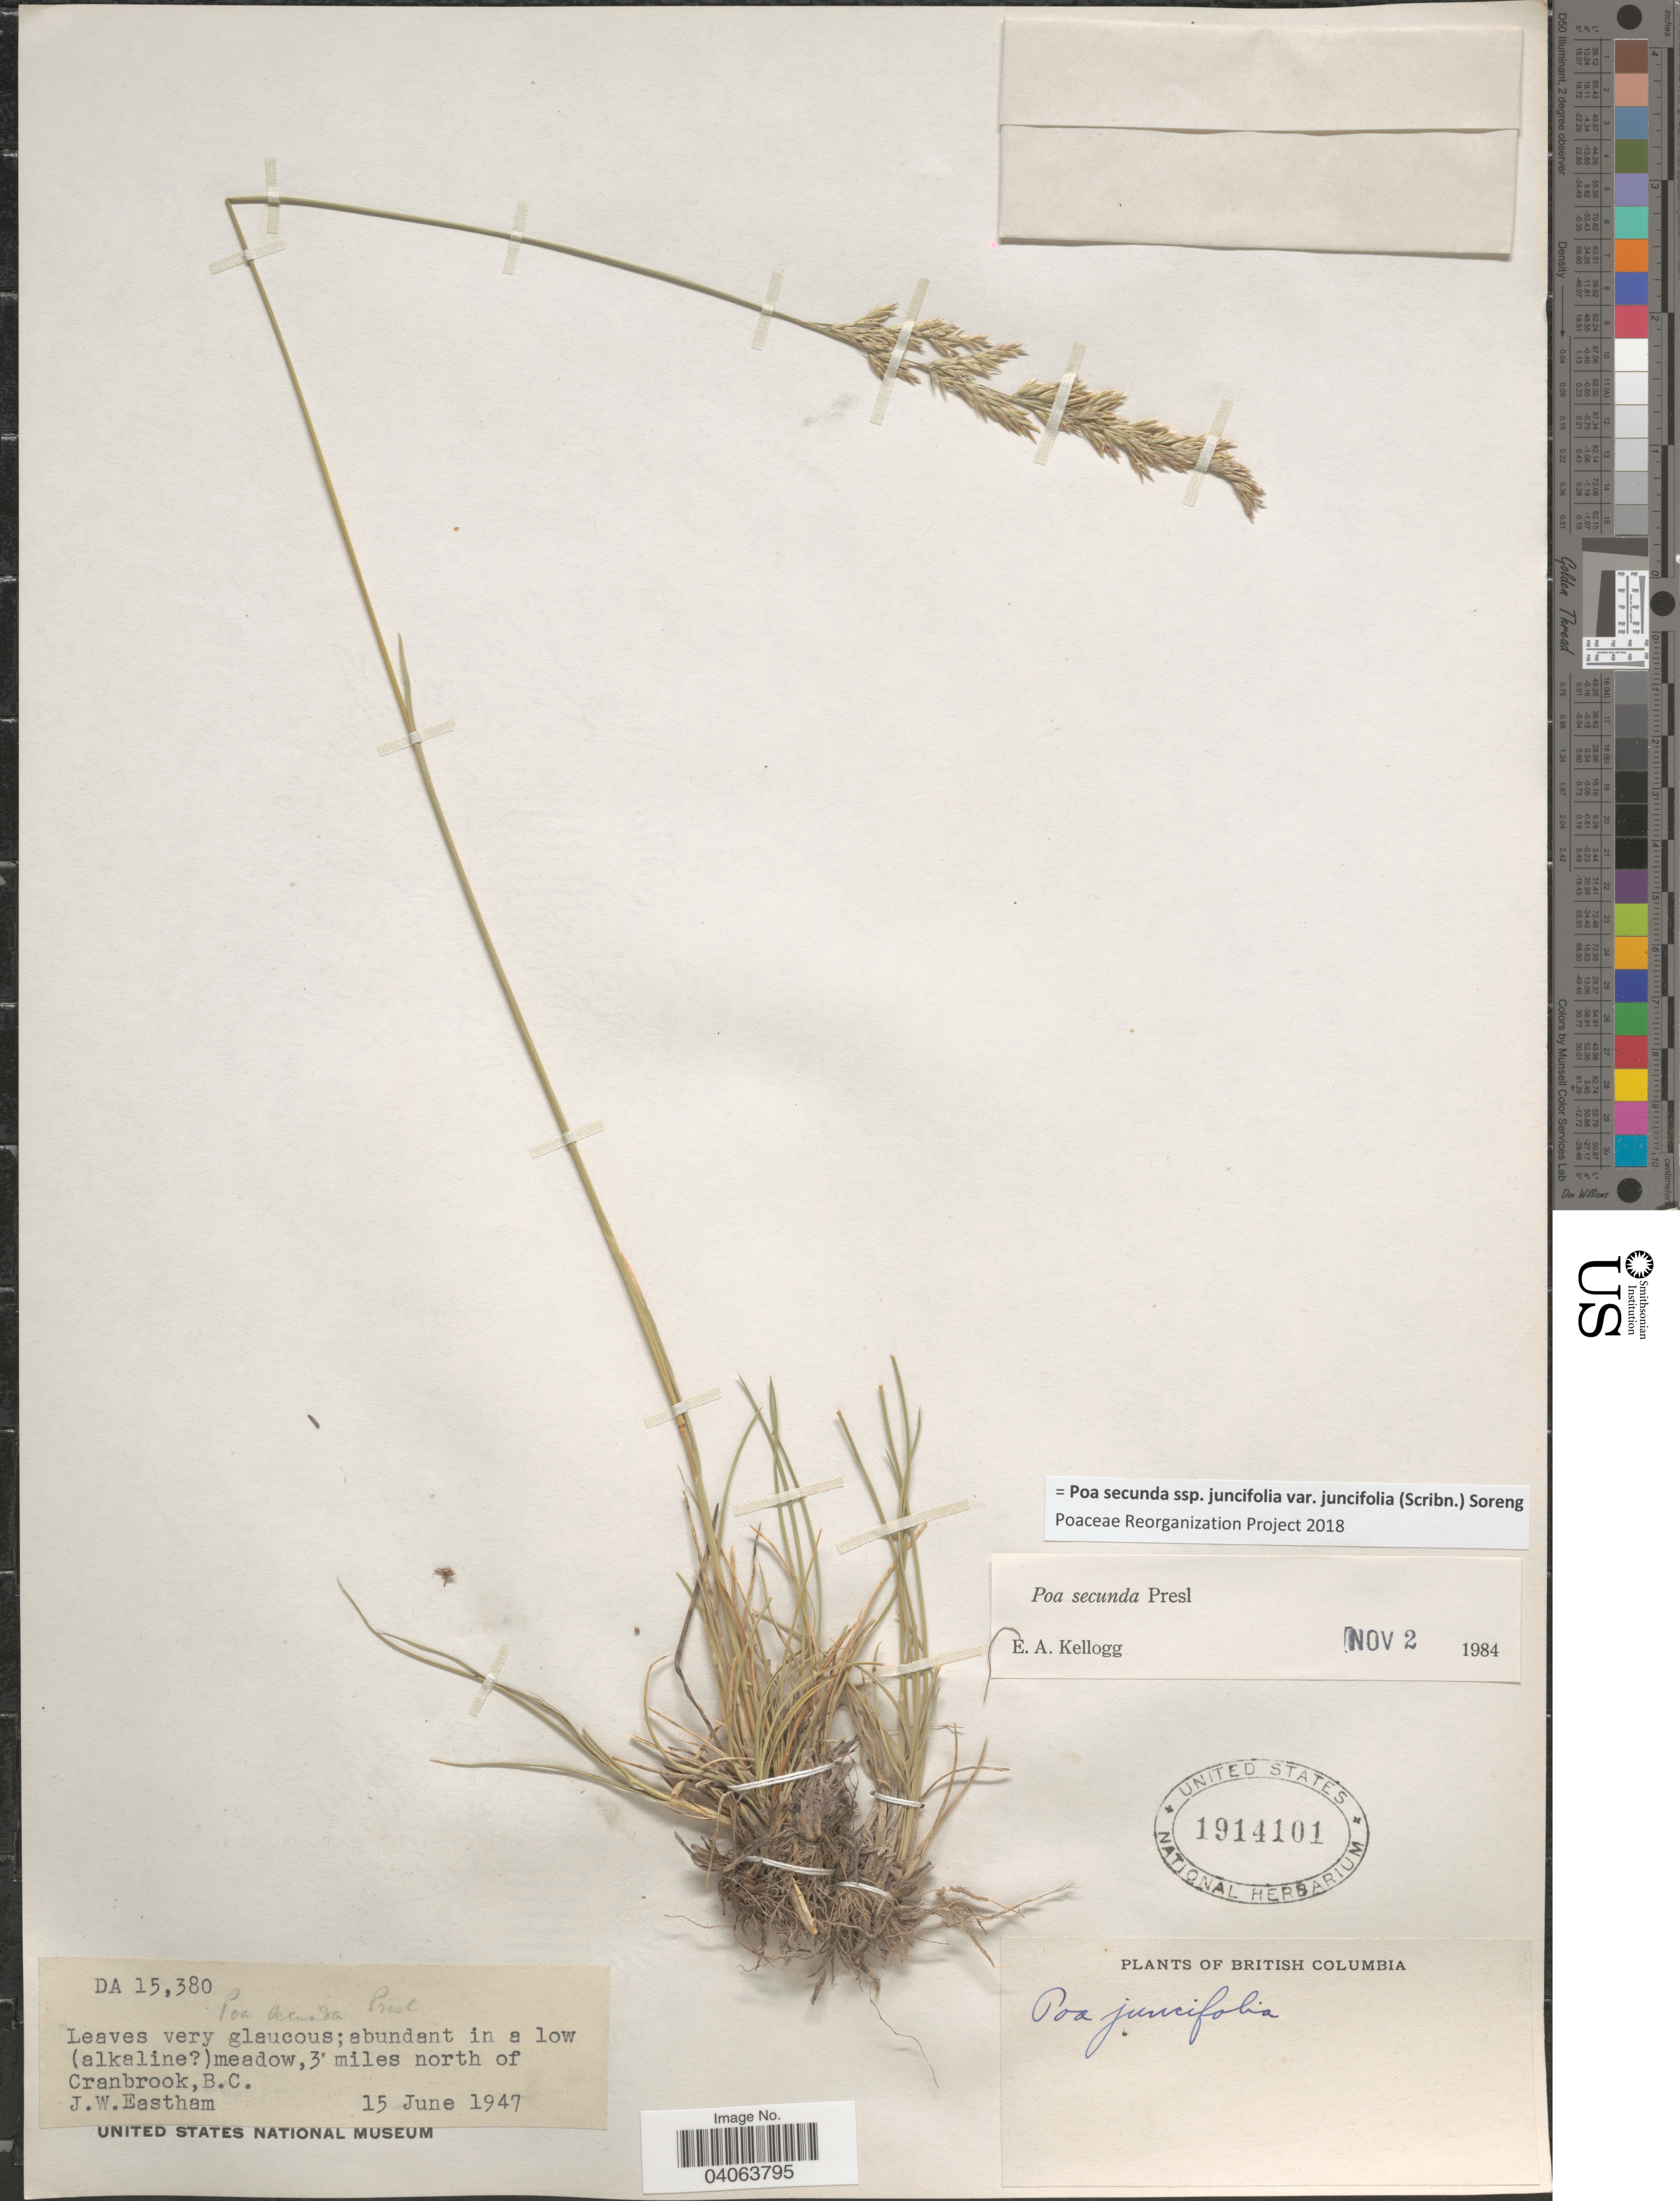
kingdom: Plantae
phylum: Tracheophyta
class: Liliopsida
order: Poales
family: Poaceae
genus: Poa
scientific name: Poa secunda subsp. juncifolia var. juncifolia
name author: (Scribn.) Soreng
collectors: J. Eastham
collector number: DA 15380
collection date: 1947-06-15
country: Canada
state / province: British Columbia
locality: In a low (alkaline [unsure placement]) meadow, 3 miles north of Cranbrook.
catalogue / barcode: US 1914101